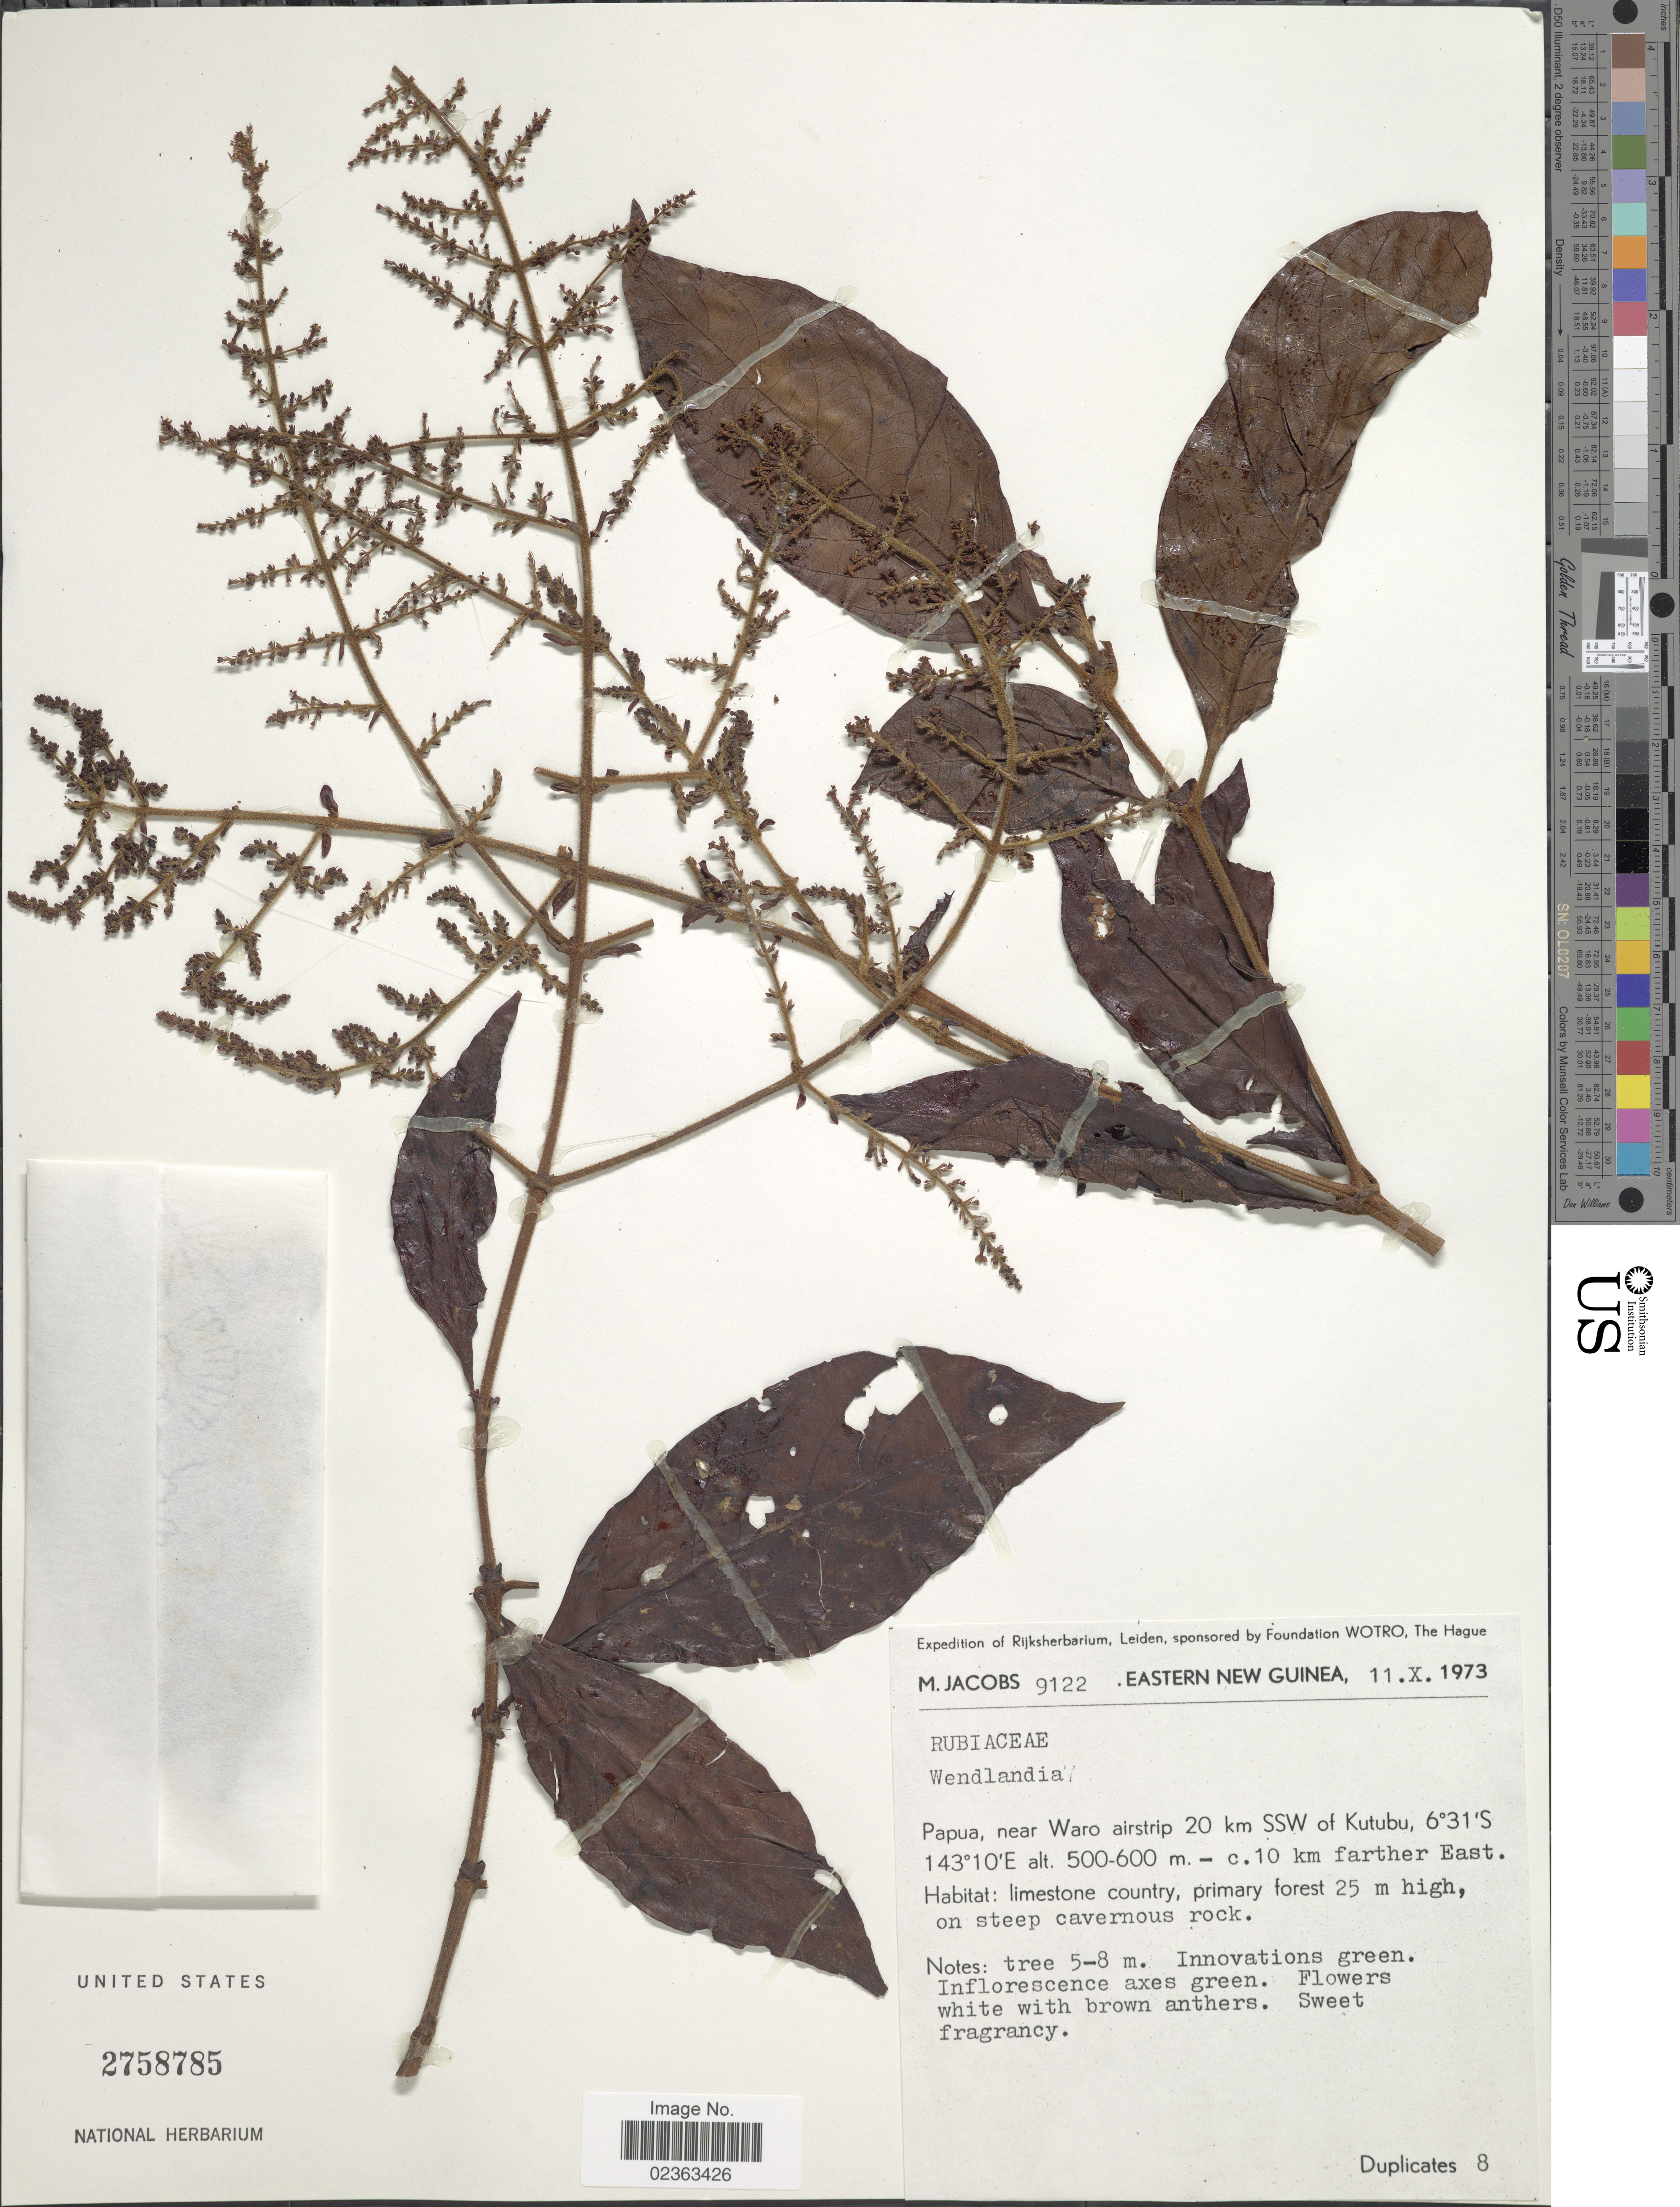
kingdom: Plantae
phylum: Tracheophyta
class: Magnoliopsida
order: Gentianales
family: Rubiaceae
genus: Wendlandia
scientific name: Wendlandia sp.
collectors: M. Jacobs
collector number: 9122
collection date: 1973-10-11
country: Papua New Guinea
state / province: Southern Highlands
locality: Eastern New Guinea, near Waro airstrip 20 km SSW of Kutubu, c. 10 km farther East, limestone country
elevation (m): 500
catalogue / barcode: US 2758785